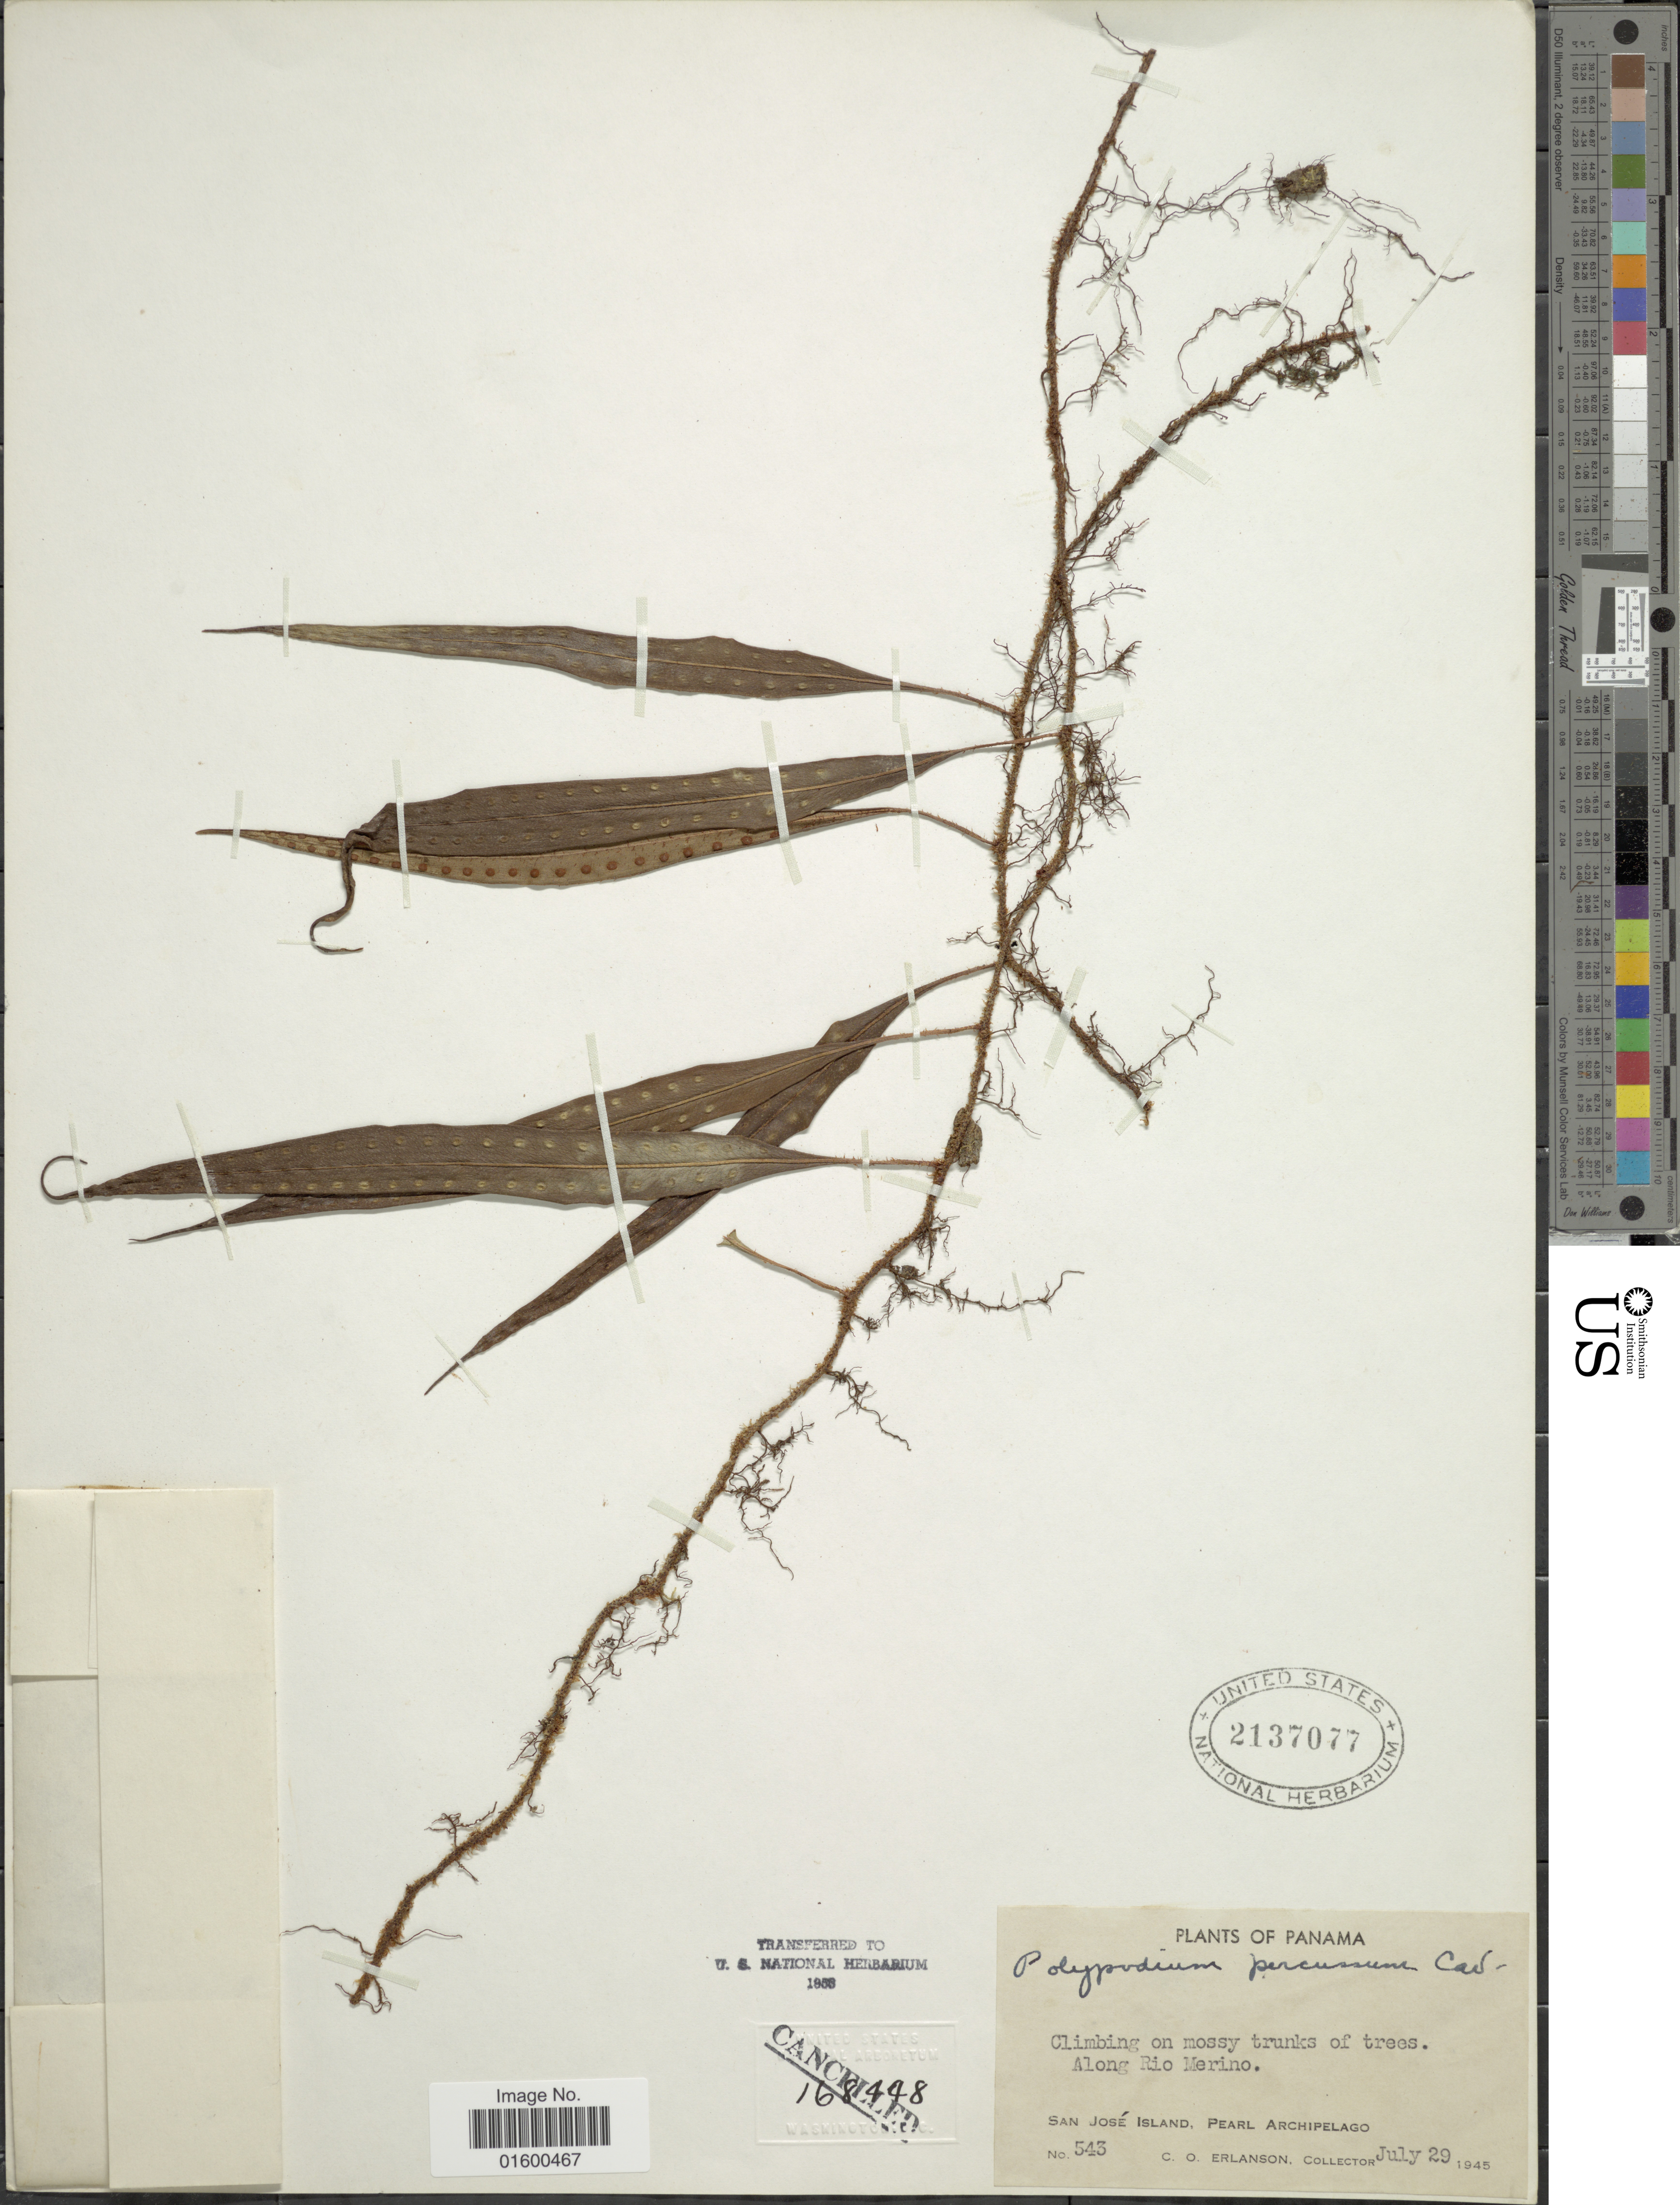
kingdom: Plantae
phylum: Tracheophyta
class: Polypodiopsida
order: Polypodiales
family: Polypodiaceae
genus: Microgramma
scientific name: Microgramma percussa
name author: (Cav.) de la Sota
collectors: C. O. Erlanson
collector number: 543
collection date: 1945-07-29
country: Panama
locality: Along Rio Merino, San Jose Island, Pearl Archipelago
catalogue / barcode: US 2137077